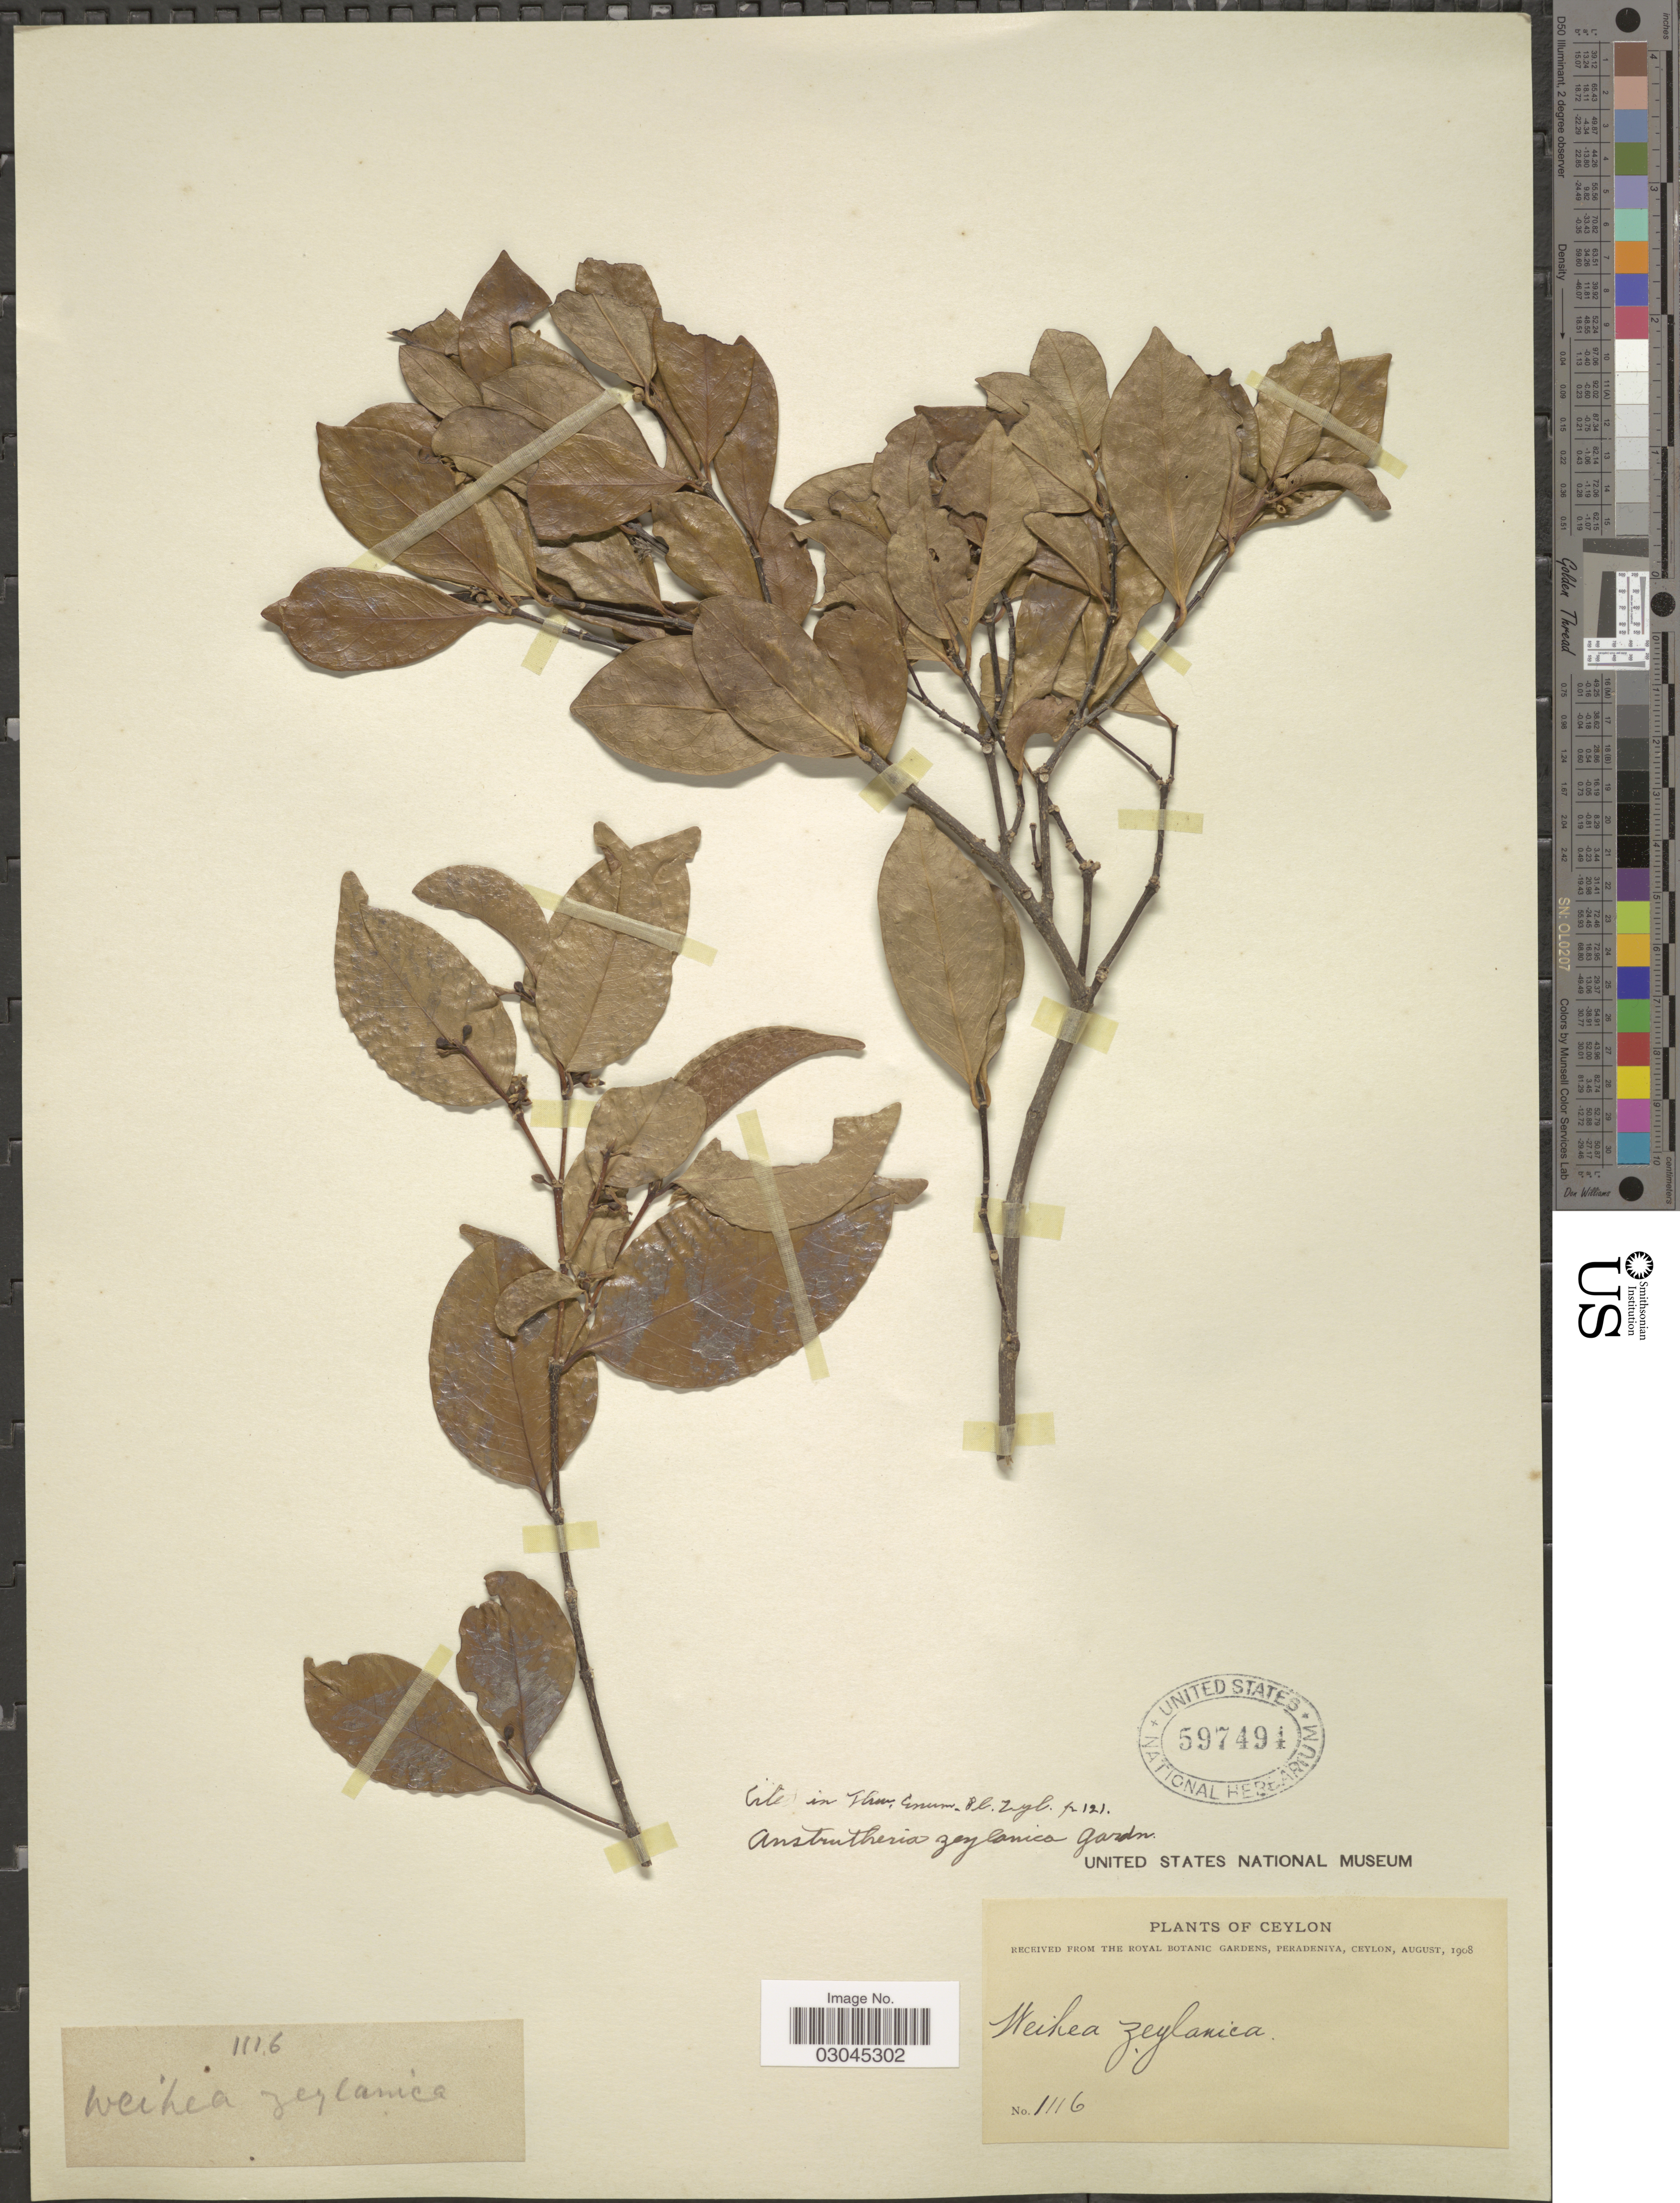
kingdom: Plantae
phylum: Tracheophyta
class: Magnoliopsida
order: Malpighiales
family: Rhizophoraceae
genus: Cassipourea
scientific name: Cassipourea ceylanica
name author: (Gardner) Alston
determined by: Strong, Mark T., (BOT), Smithsonian Institution - National Museum of Natural History (UNITED STATES)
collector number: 1116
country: Sri Lanka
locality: Ceylon.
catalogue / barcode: US 597491